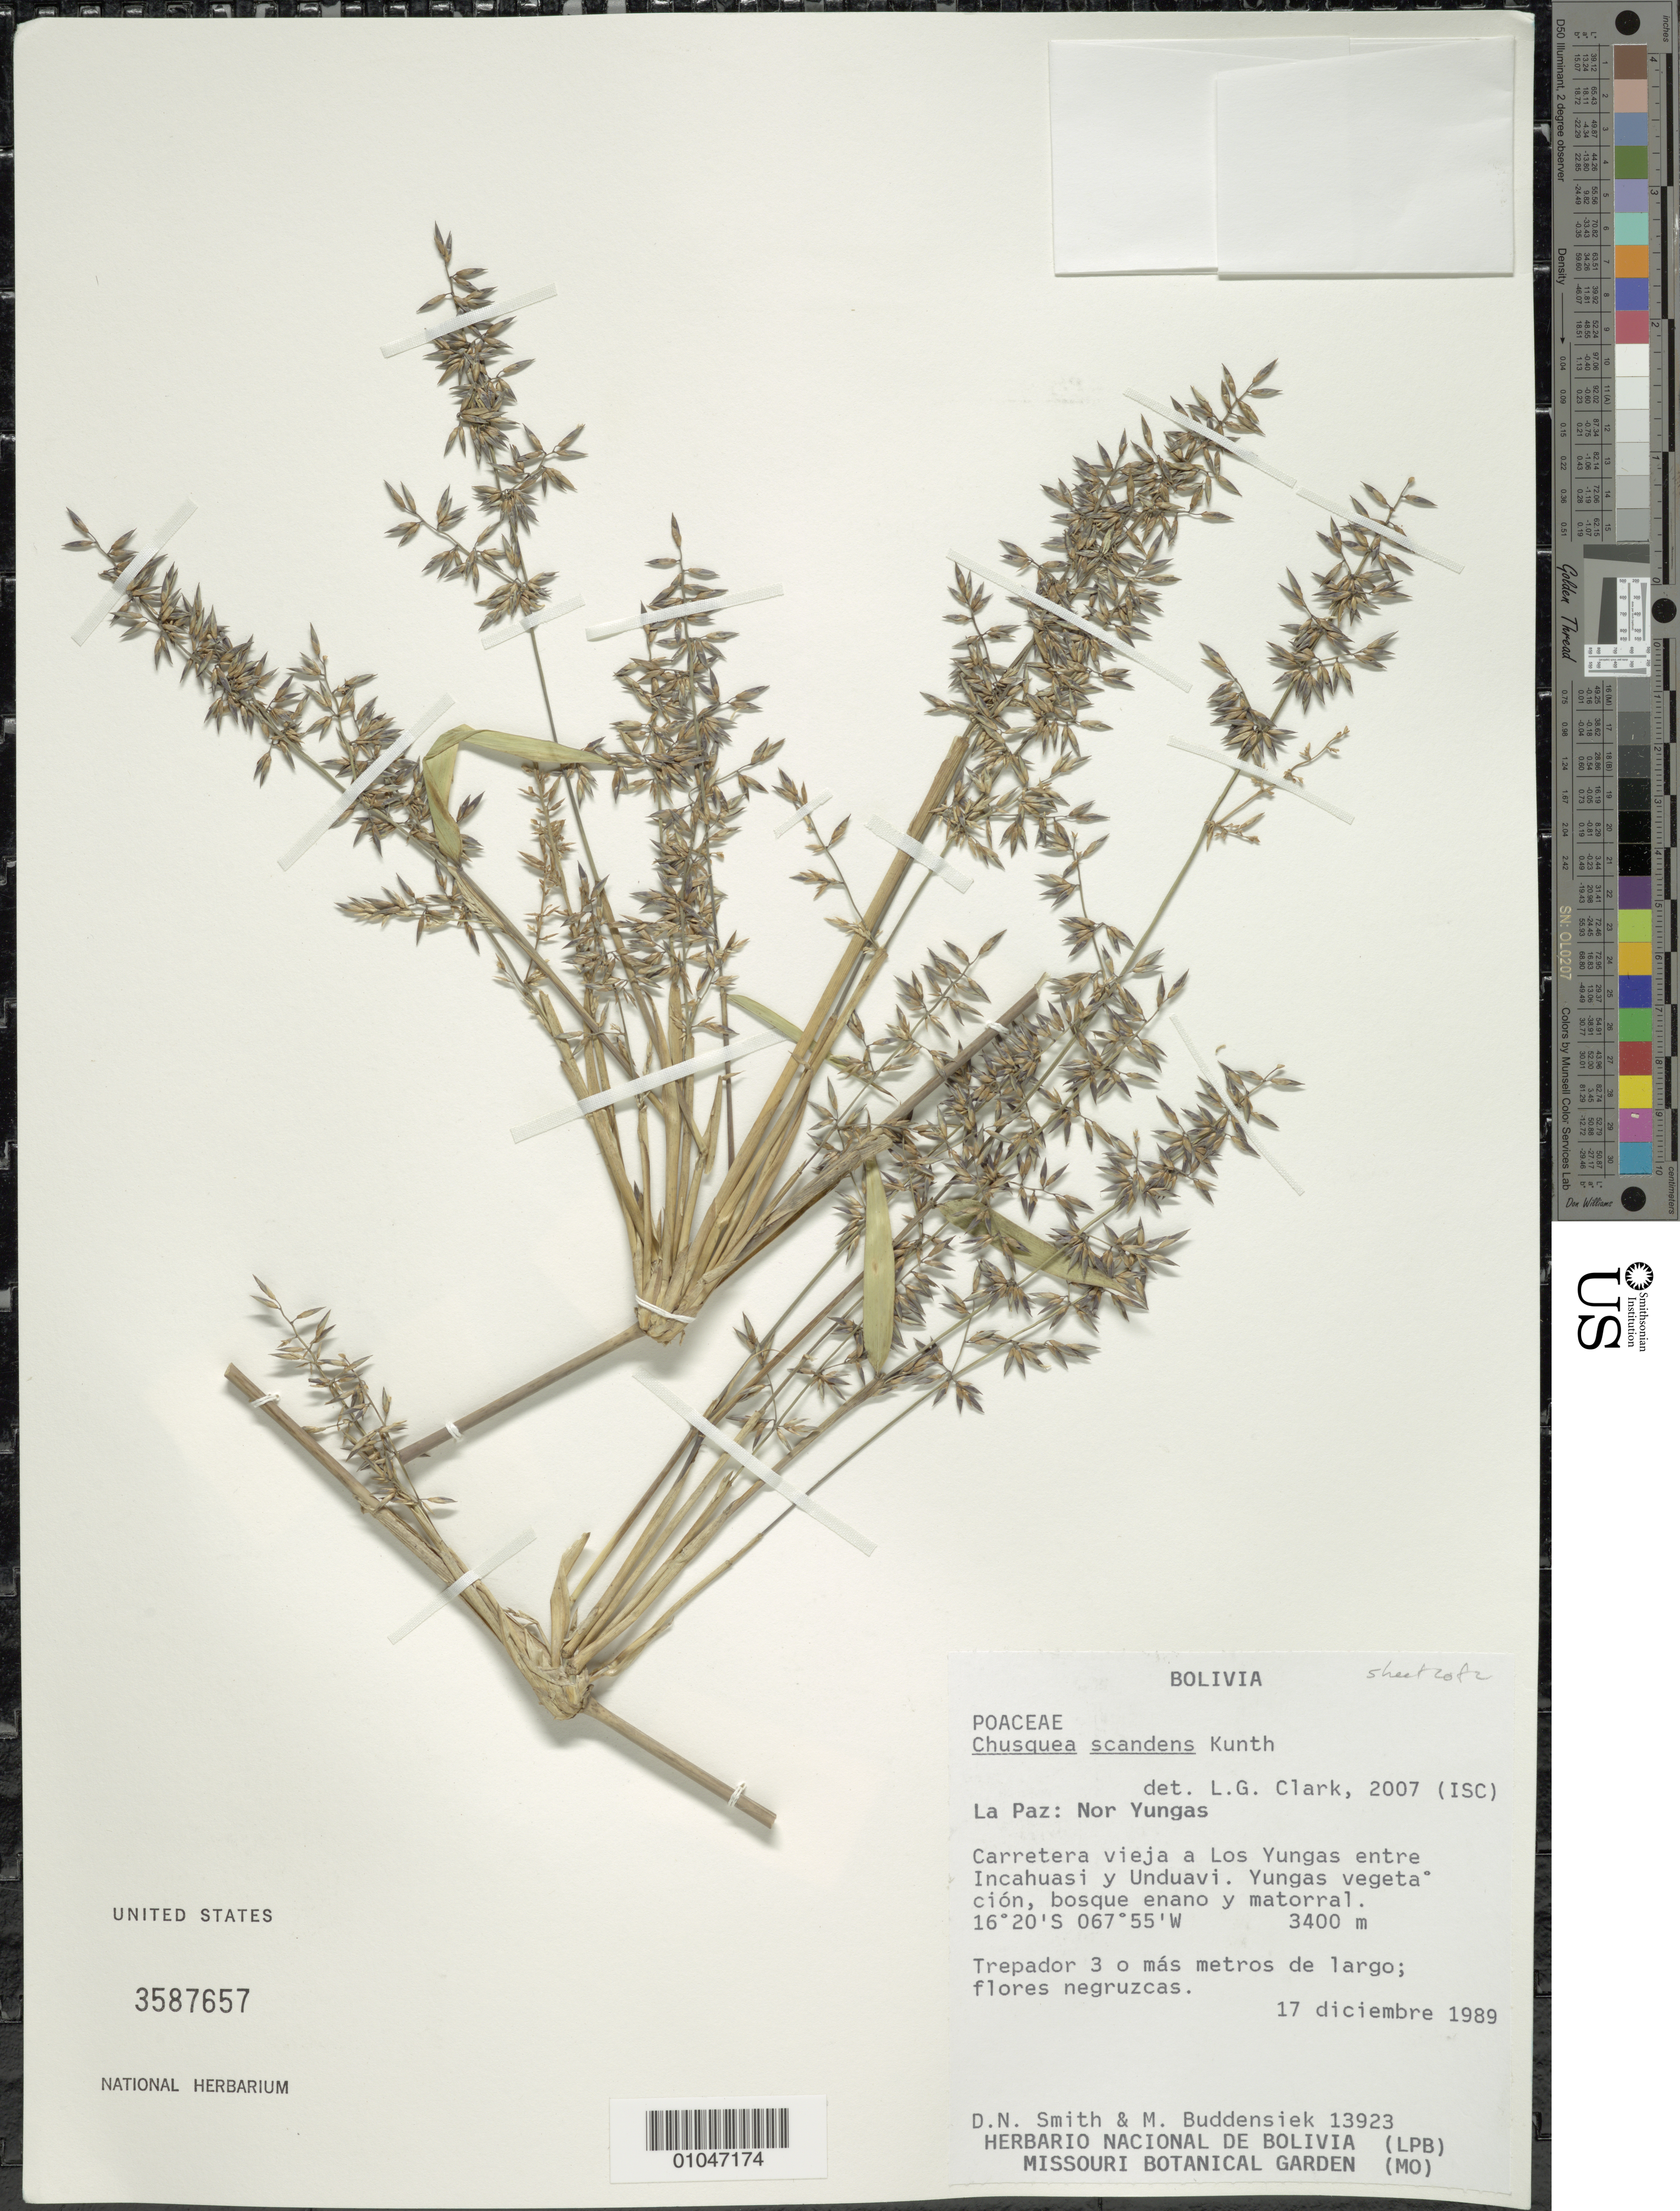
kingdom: Plantae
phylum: Tracheophyta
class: Liliopsida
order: Poales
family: Poaceae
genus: Chusquea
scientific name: Chusquea scandens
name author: Kunth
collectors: D. Smith & M. Buddensiek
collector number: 13923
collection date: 1989-12-17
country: Bolivia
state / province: La Paz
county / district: Nor Yungas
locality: Carretera vieja a Los Yungas entre Incahuasi y Unduavi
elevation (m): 3400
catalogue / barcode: US 3587657